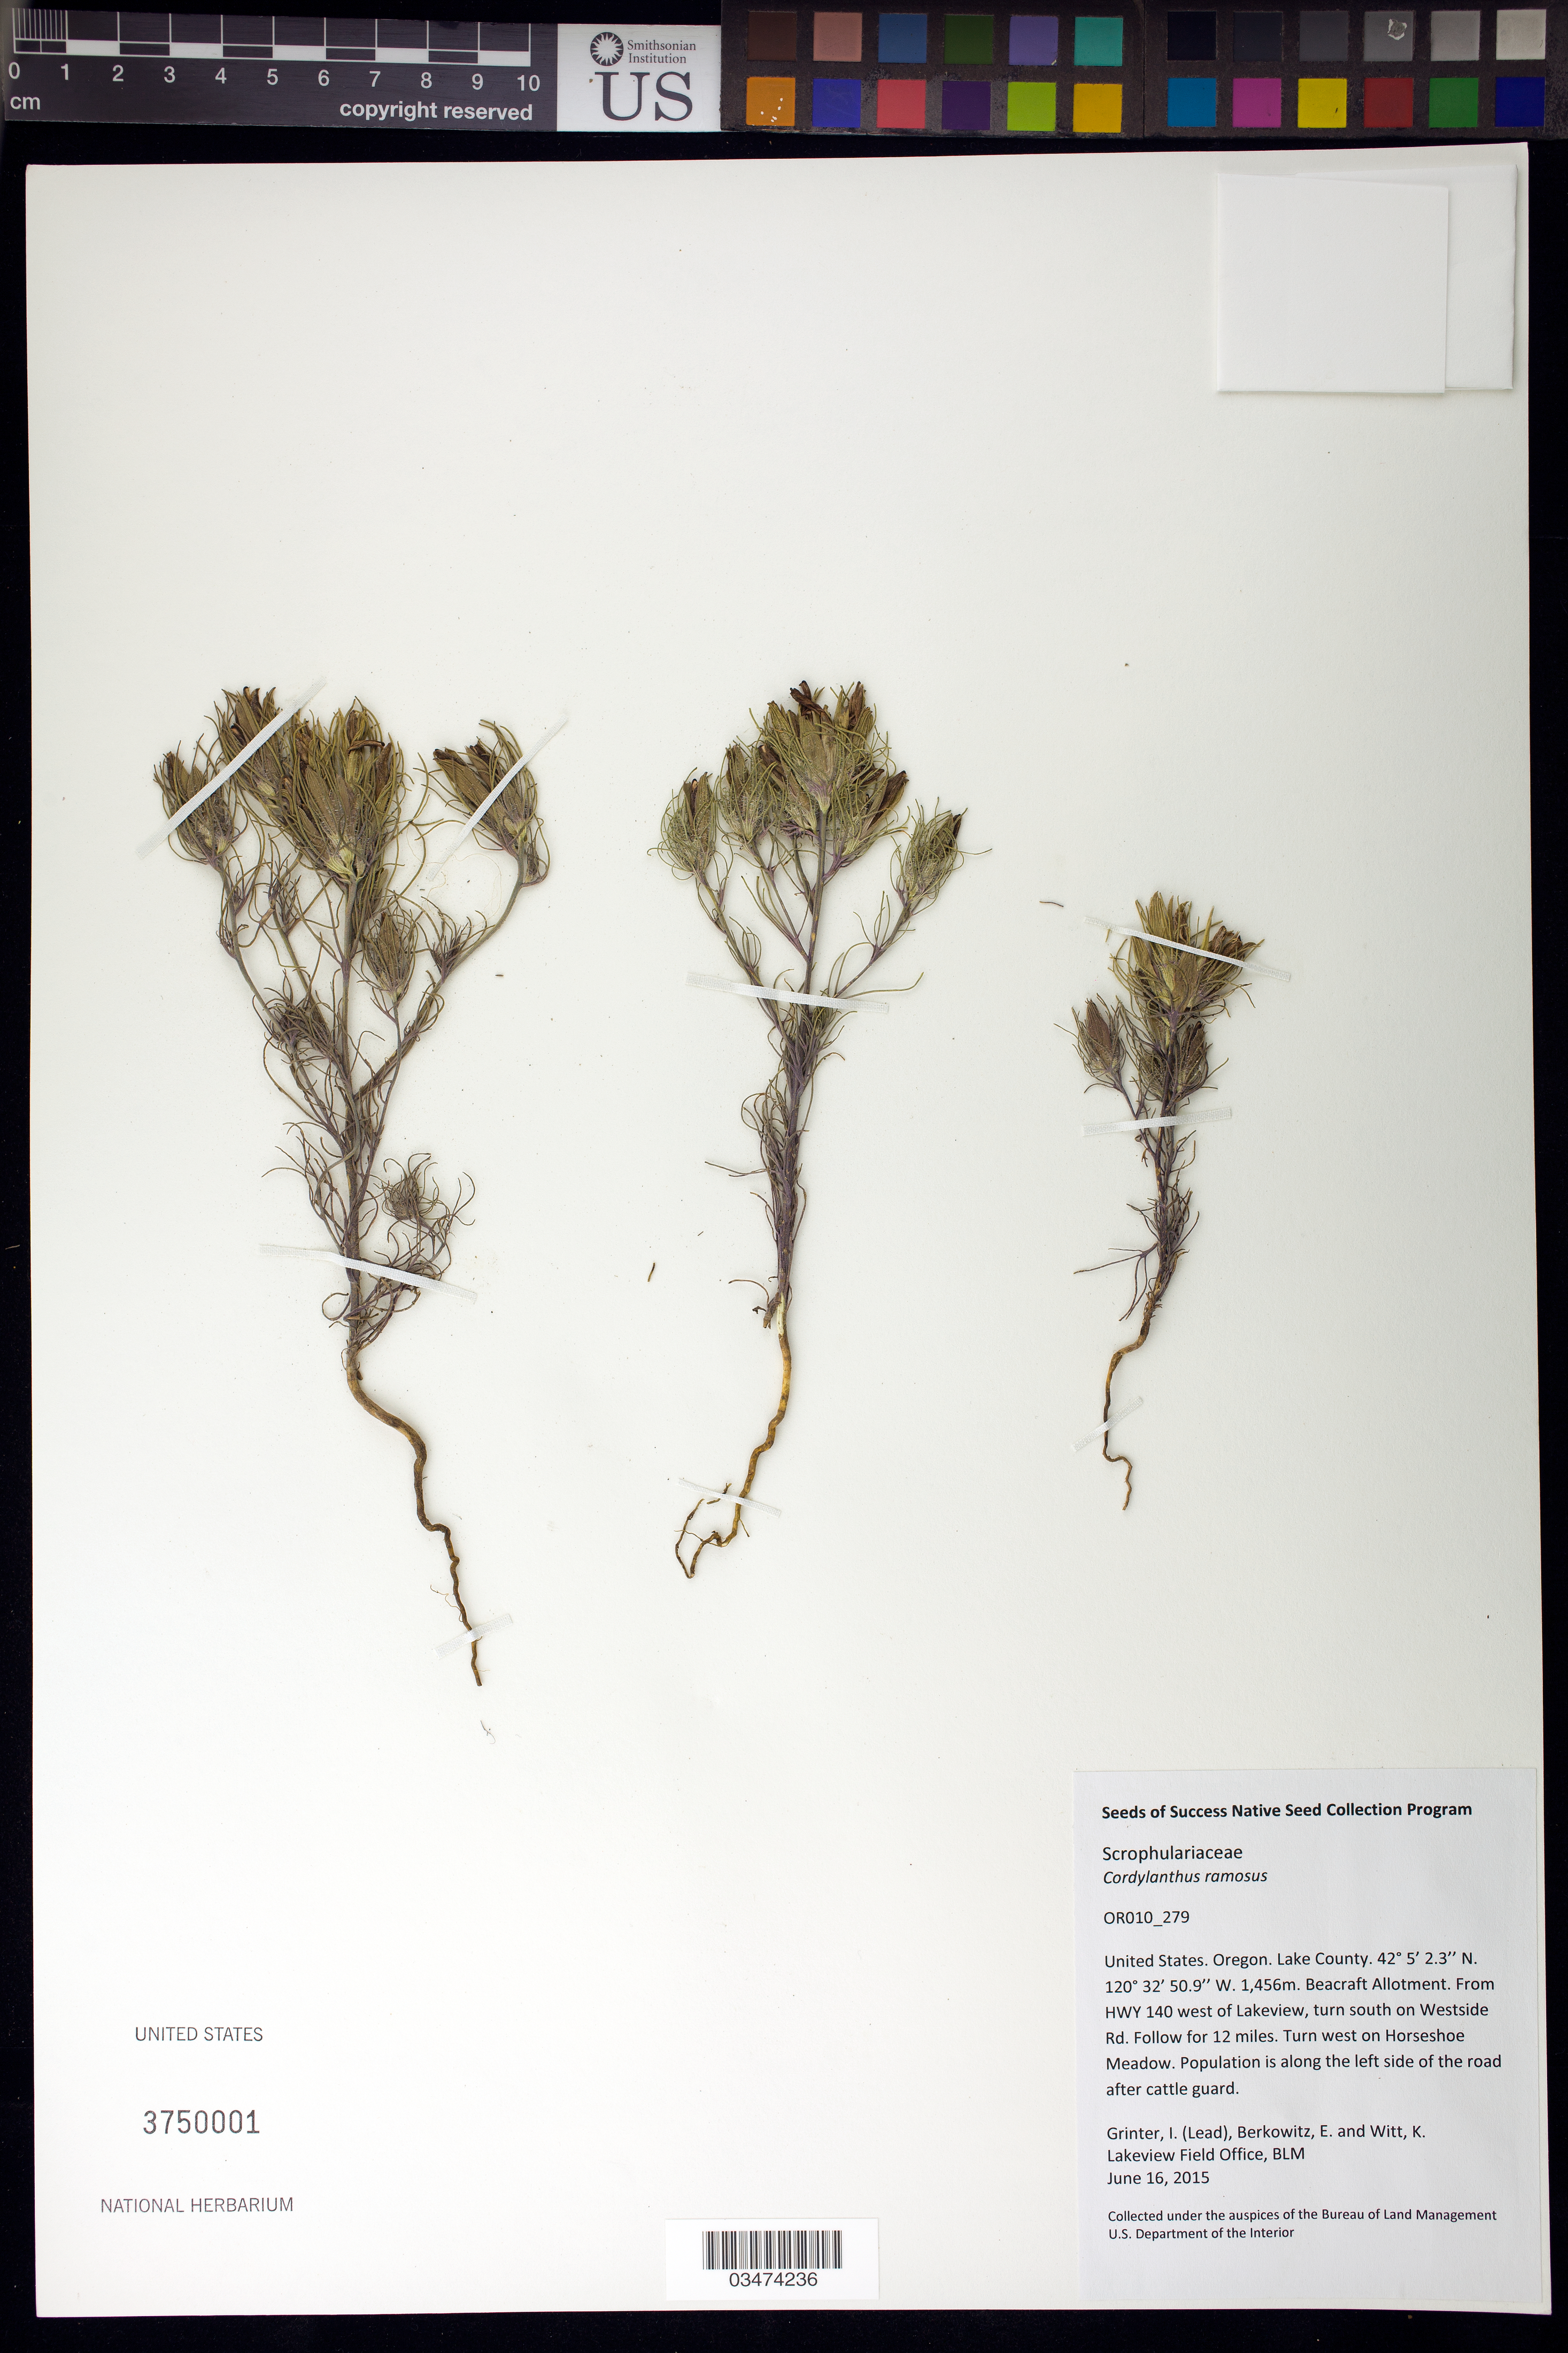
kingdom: Plantae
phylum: Tracheophyta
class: Magnoliopsida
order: Lamiales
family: Orobanchaceae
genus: Cordylanthus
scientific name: Cordylanthus ramosus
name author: Nutt. ex Benth.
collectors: I. Grinter, E. Berkowitz & K. Witt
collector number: OR010-279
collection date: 2015-06-16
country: United States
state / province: Oregon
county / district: Lake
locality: Beacraft Allotment. Horseshoe Meadow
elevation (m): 1456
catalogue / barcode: US 3750001